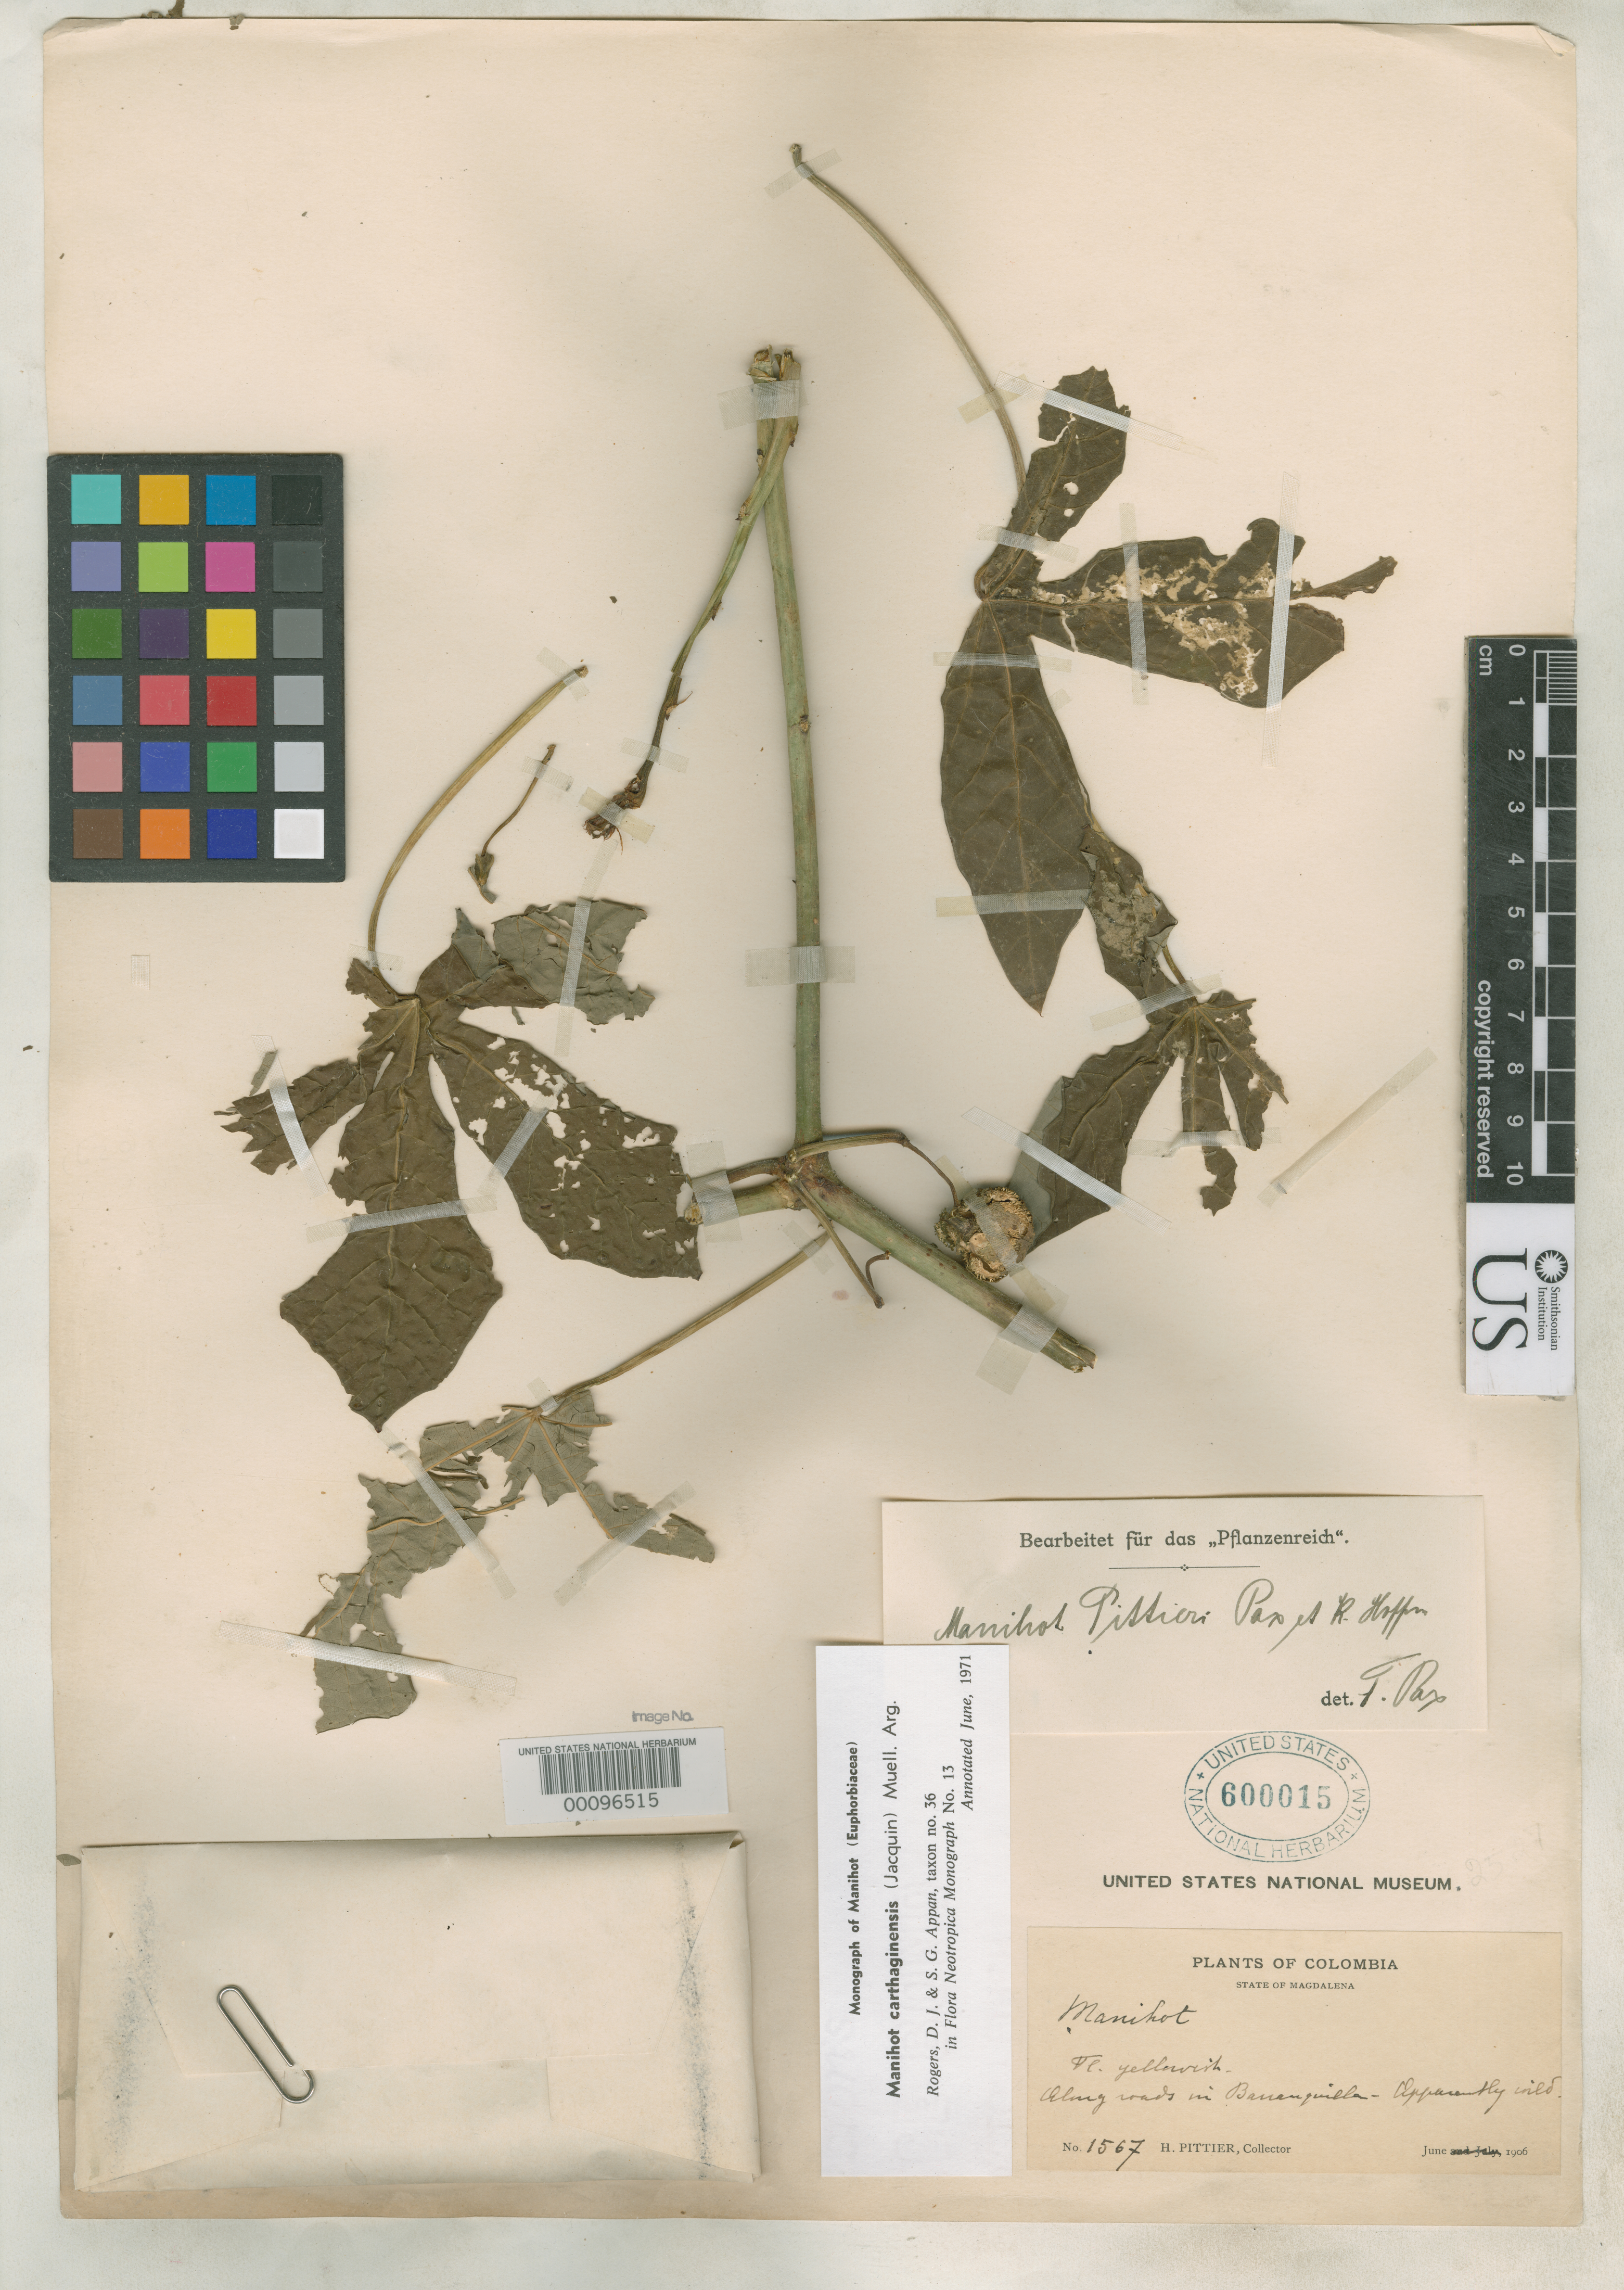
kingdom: Plantae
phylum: Tracheophyta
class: Magnoliopsida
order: Malpighiales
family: Euphorbiaceae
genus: Manihot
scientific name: Manihot pittieri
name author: Pax & K. Hoffm. in Engl.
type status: Isotype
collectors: H. F. Pittier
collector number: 1567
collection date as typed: Jun 1906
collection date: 1906-06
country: Colombia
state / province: Magdalena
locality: Barranquilla.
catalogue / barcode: US 600015